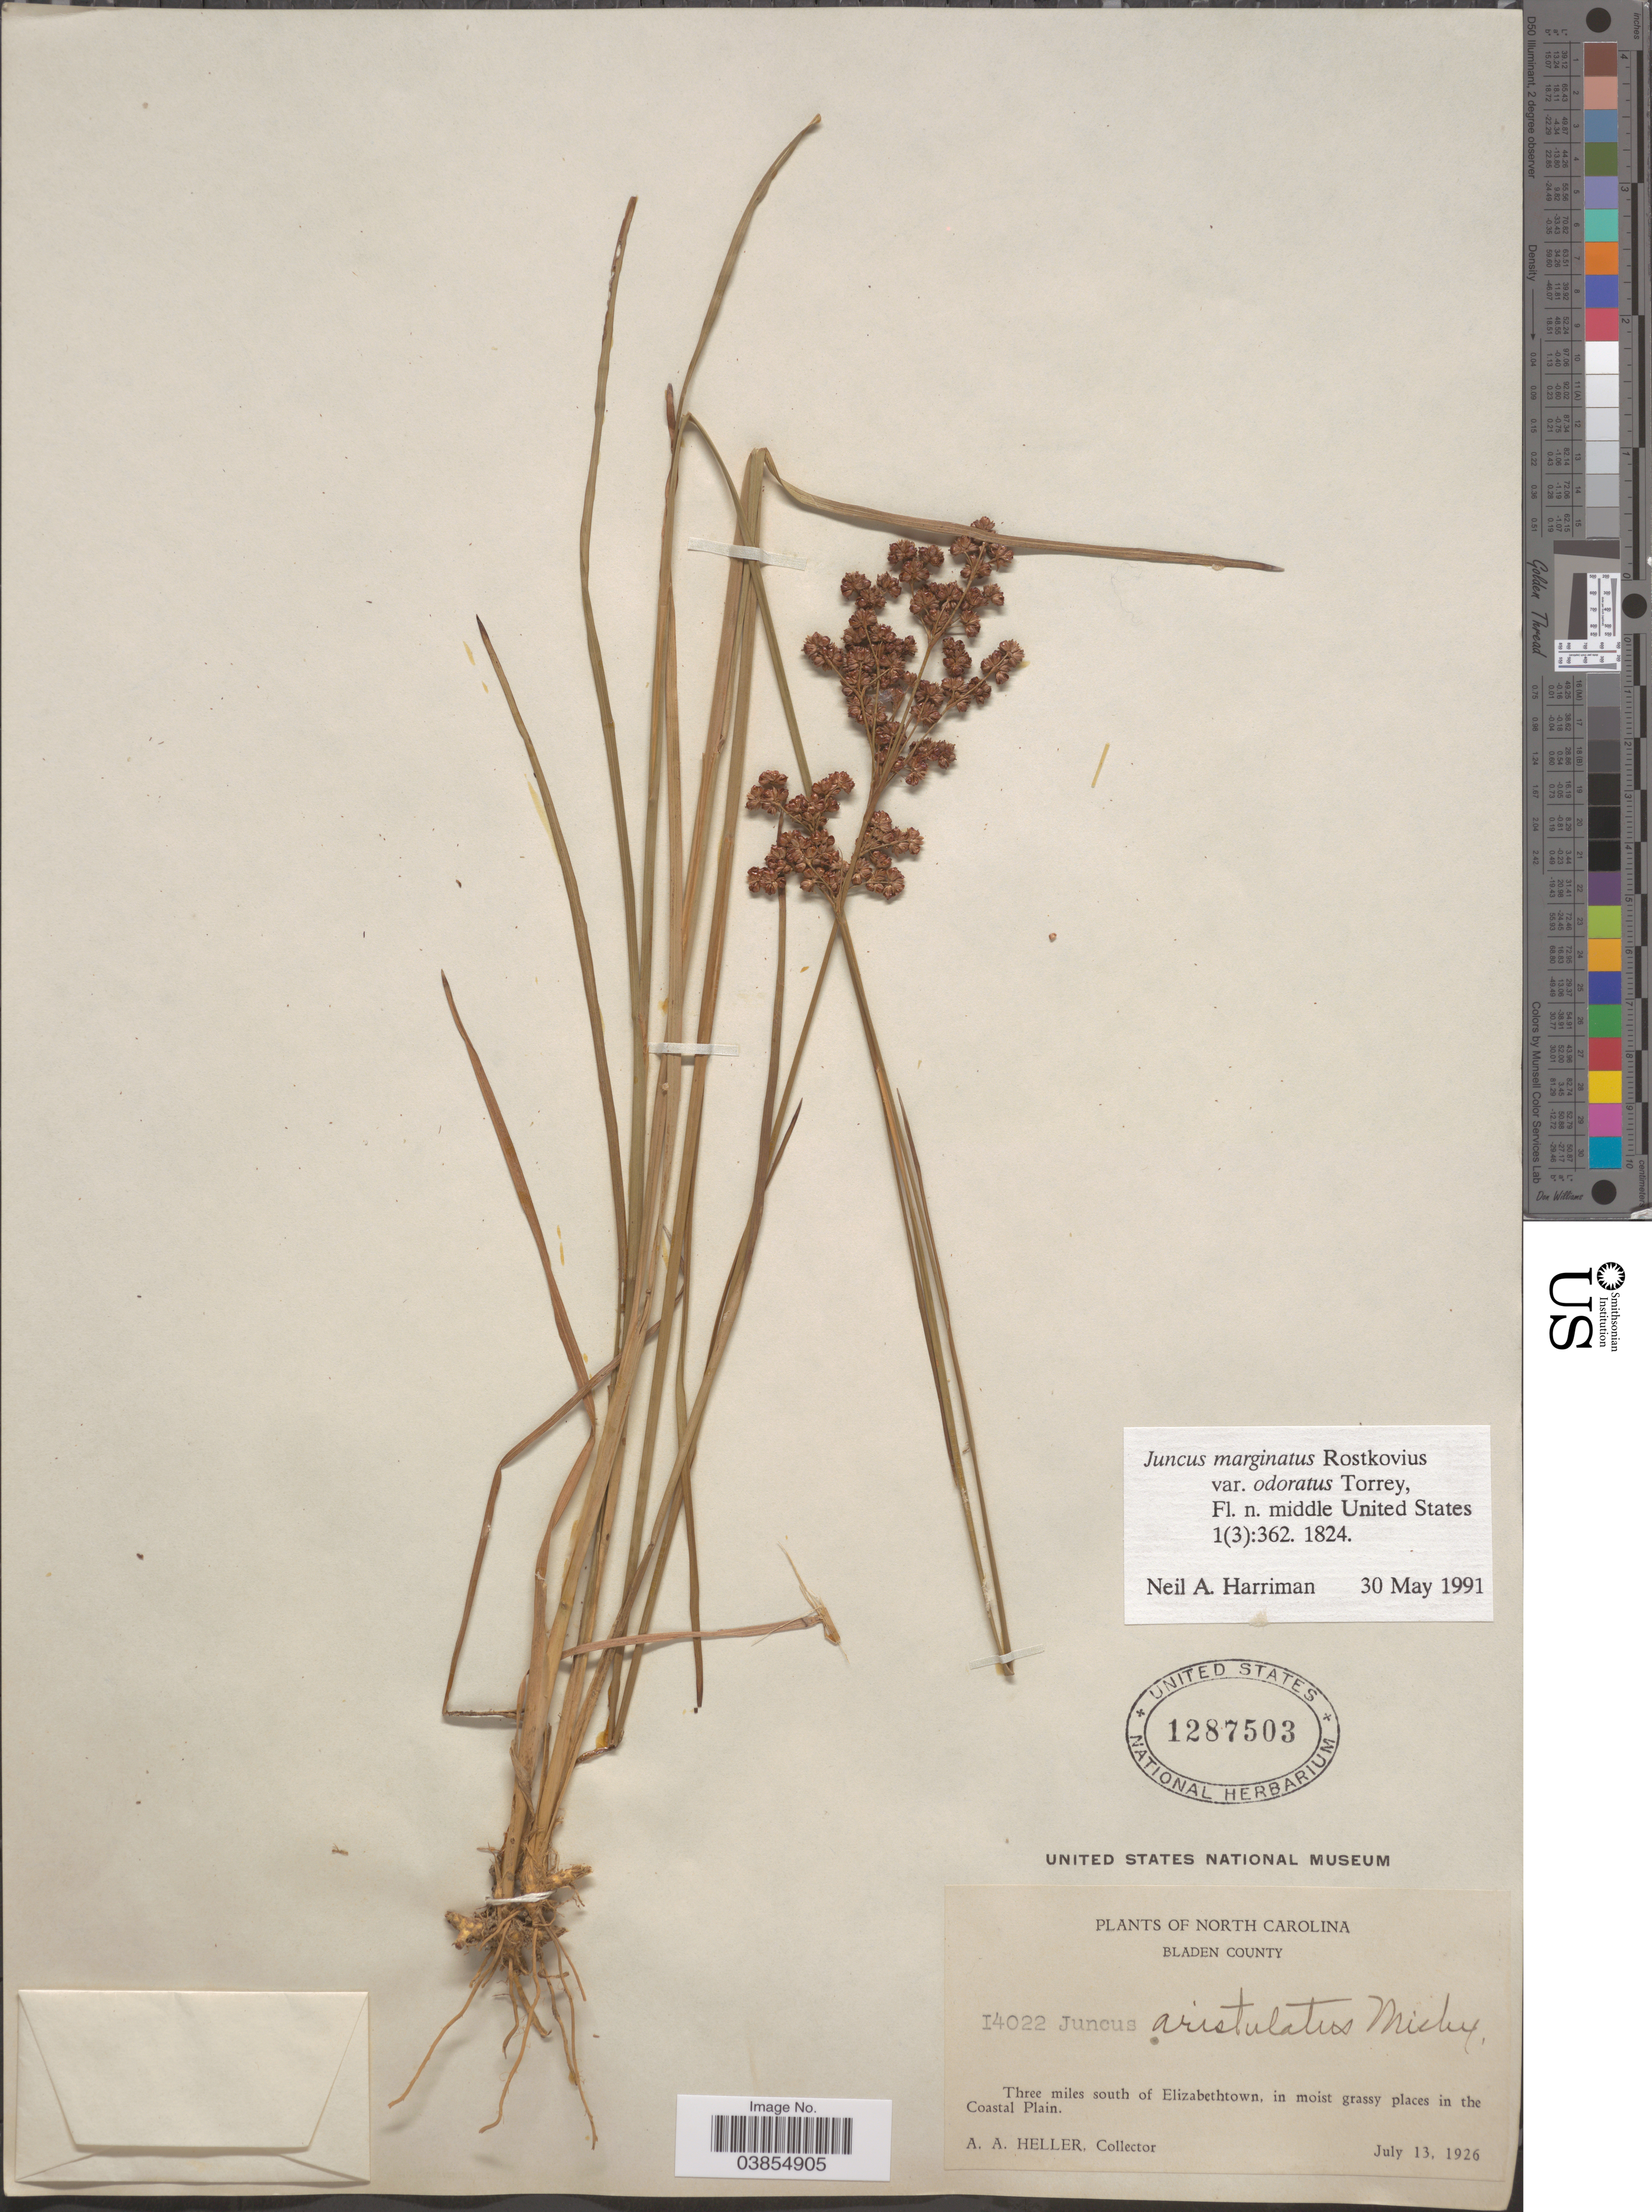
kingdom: Plantae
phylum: Tracheophyta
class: Liliopsida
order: Poales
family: Juncaceae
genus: Juncus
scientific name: Juncus marginatus var. odoratus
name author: Torr.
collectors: A. A. Heller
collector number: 14022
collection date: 1926-07-13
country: United States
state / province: North Carolina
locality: Bladen County. Three miles south of Elizabethtown, in moist grassy places in the Coastal Plain.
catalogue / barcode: US 1287503